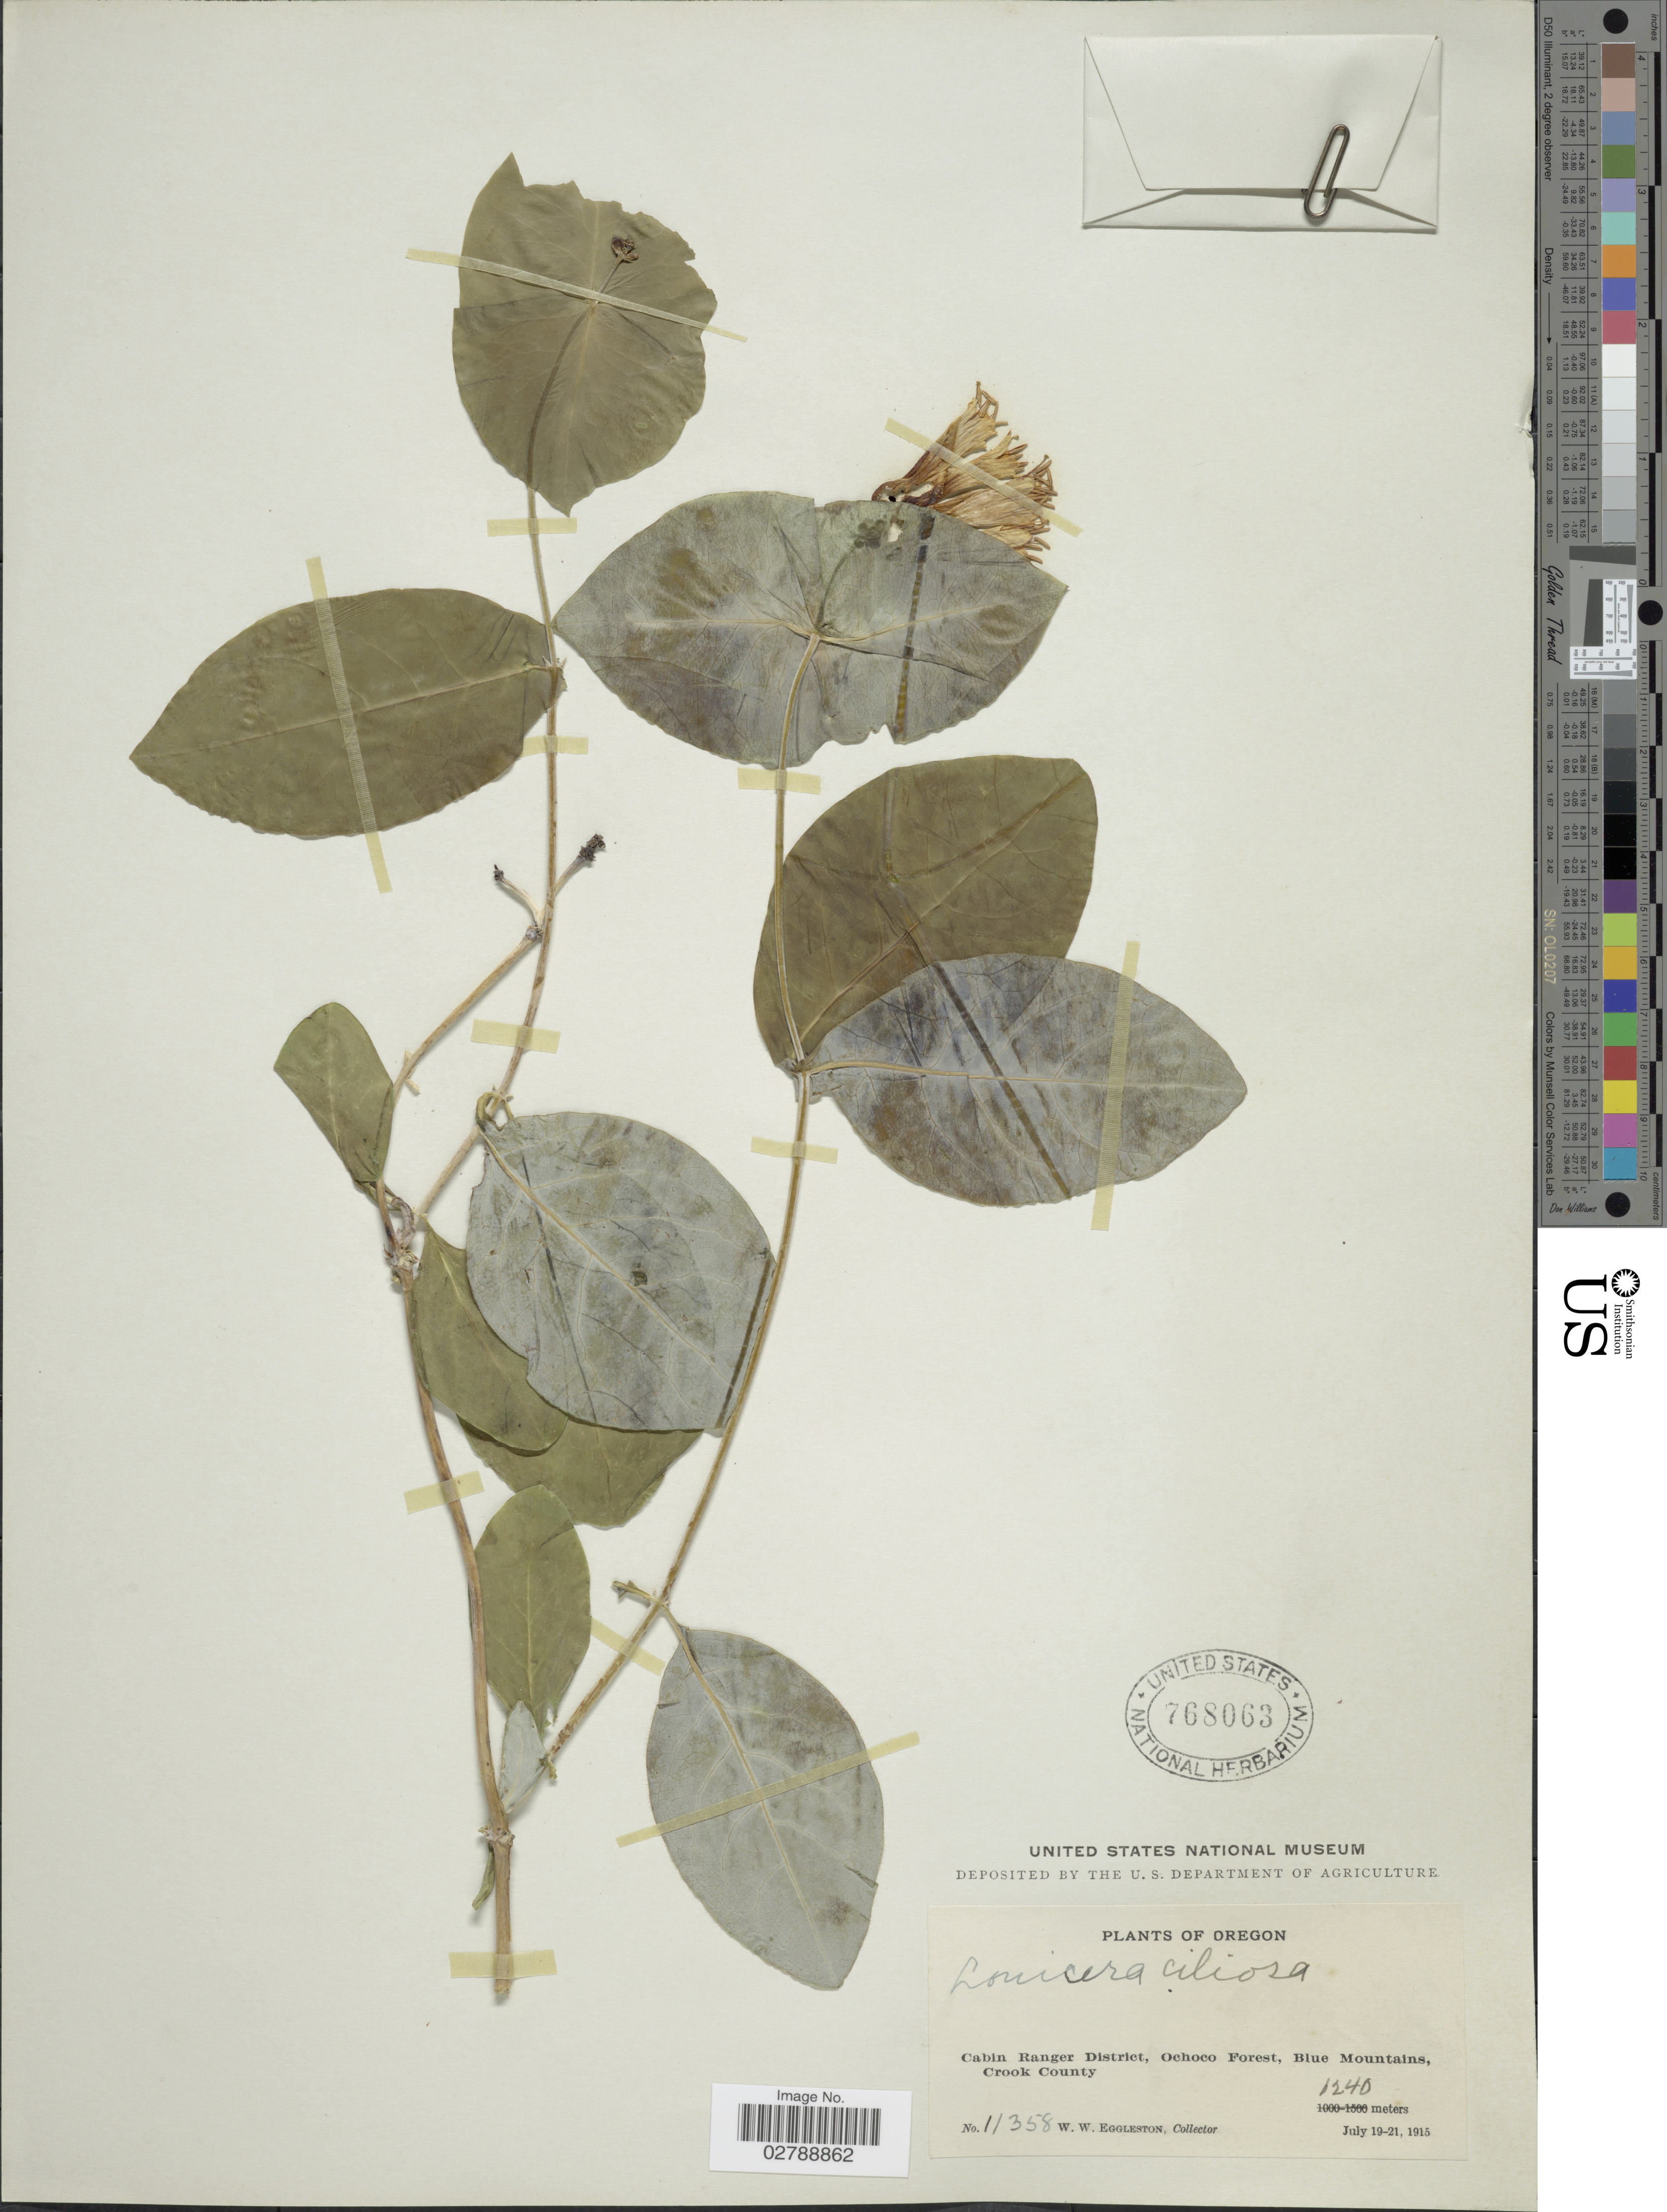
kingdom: Plantae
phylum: Tracheophyta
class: Magnoliopsida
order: Dipsacales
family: Caprifoliaceae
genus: Lonicera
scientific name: Lonicera ciliosa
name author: Poir.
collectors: W. W. Eggleston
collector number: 11358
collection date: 1915-07-19/1915-07-21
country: United States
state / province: Oregon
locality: Cabin Ranger District, Ochoco Forest, Blue Mountains, Crook County.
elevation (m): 1240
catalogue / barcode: US 768063